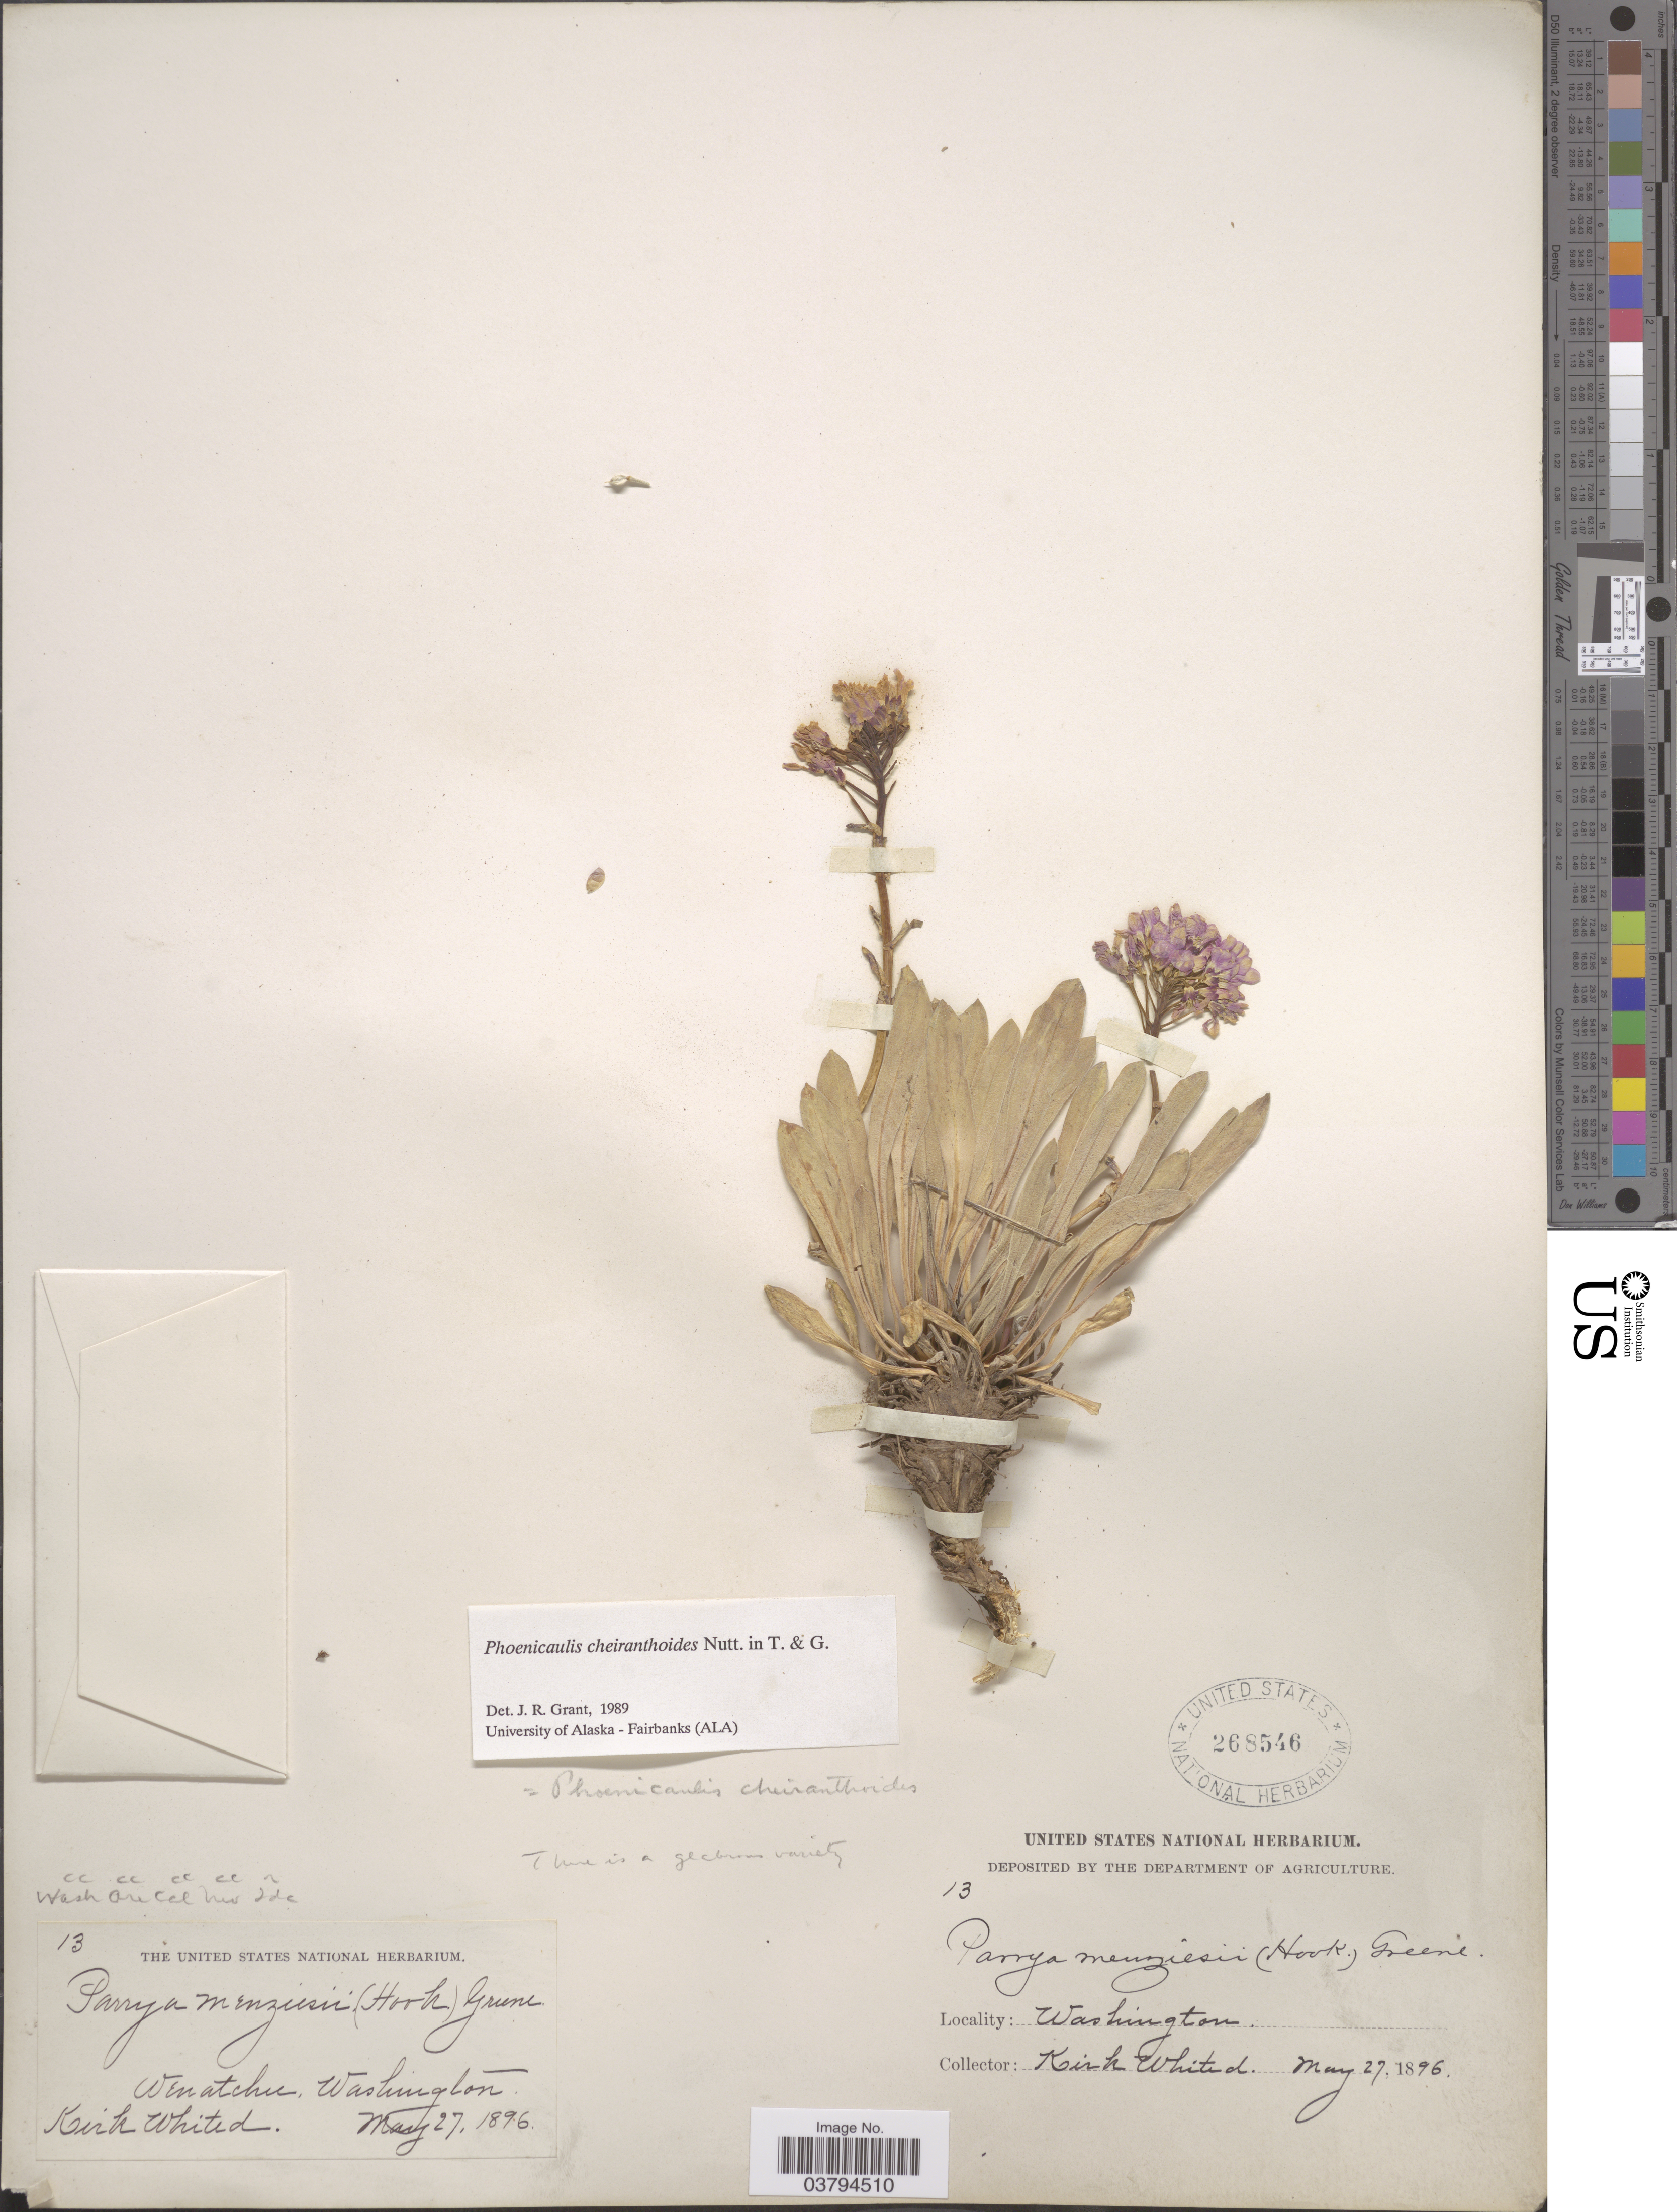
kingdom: Plantae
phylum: Tracheophyta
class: Magnoliopsida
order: Brassicales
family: Brassicaceae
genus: Phoenicaulis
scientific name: Phoenicaulis cheiranthoides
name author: Nutt.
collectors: K. Whited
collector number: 13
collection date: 1896-05-27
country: United States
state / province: Washington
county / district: Chelan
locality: Wenatchee..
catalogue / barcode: US 268546